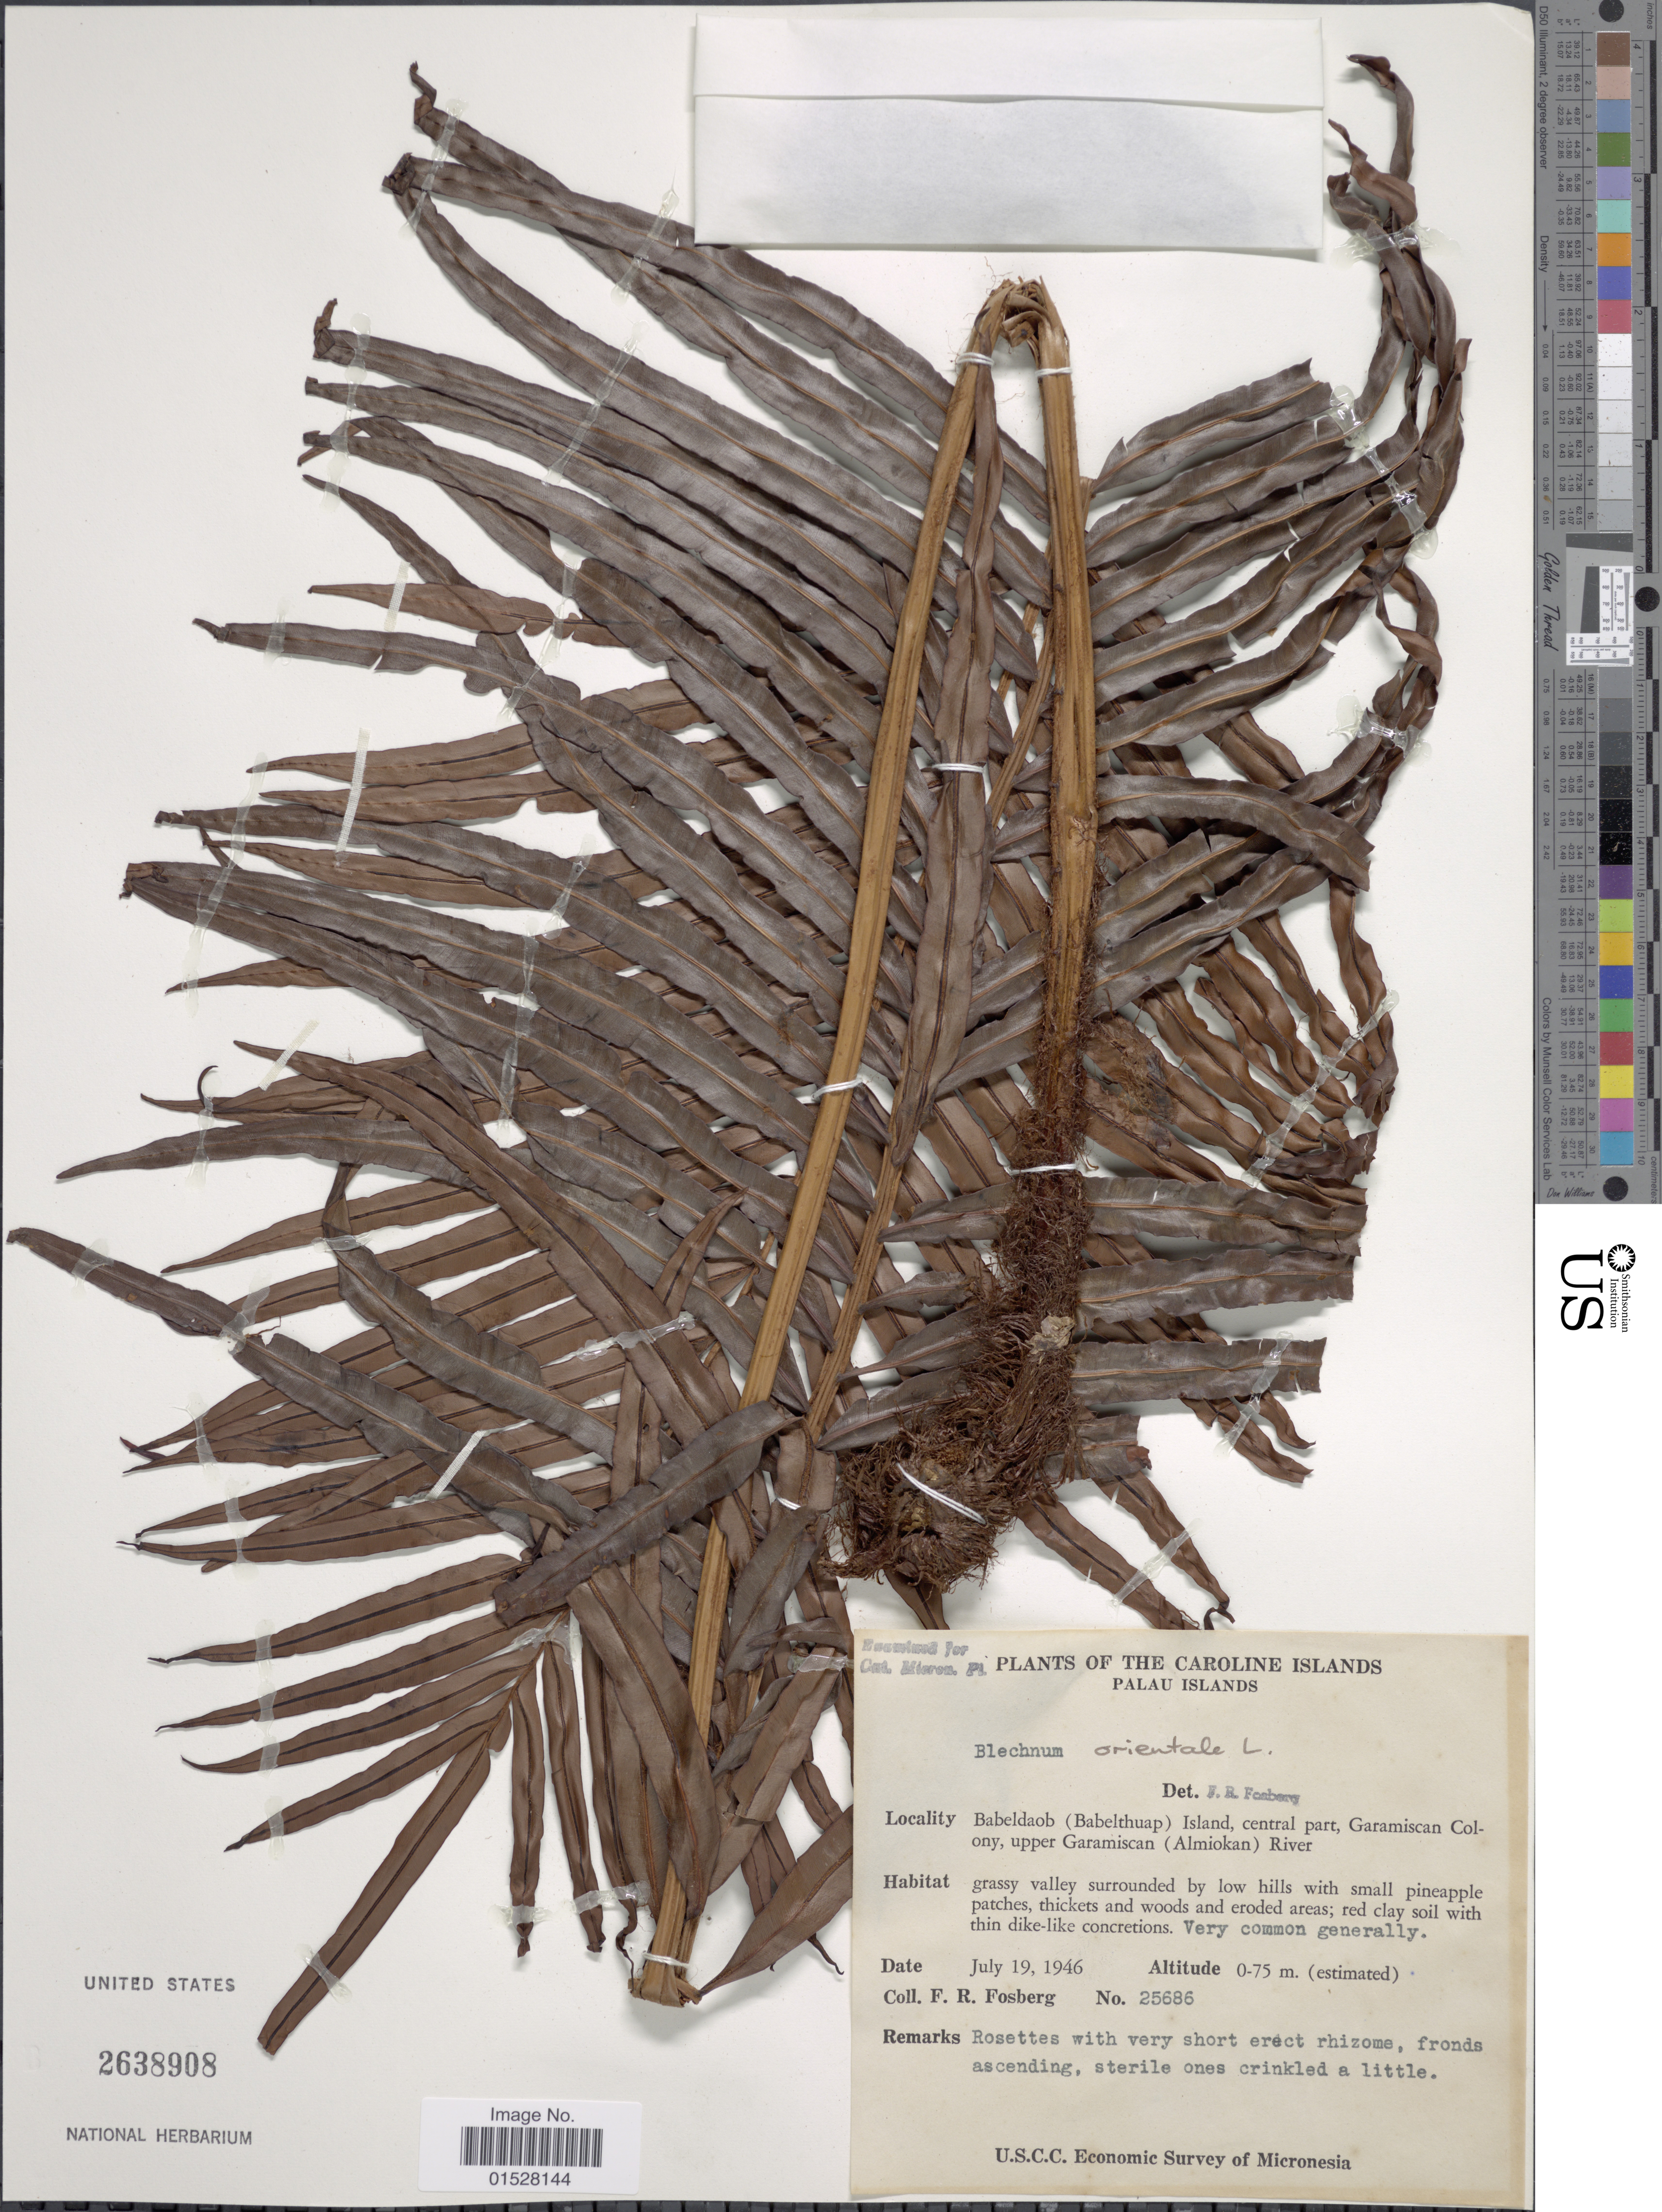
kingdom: Plantae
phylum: Tracheophyta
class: Polypodiopsida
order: Polypodiales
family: Blechnaceae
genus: Blechnum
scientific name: Blechnum orientale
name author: L.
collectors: F. R. Fosberg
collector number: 25686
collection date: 1946-07-19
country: Palau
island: Babeldaob [Babelthuap]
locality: Caroline Islands, Palau Islands, Babeldaob (Babelthuap) Island, central part, Garamiscan Colony, upper Garamiscan (Almiokan) River.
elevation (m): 0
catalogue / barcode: US 2638908